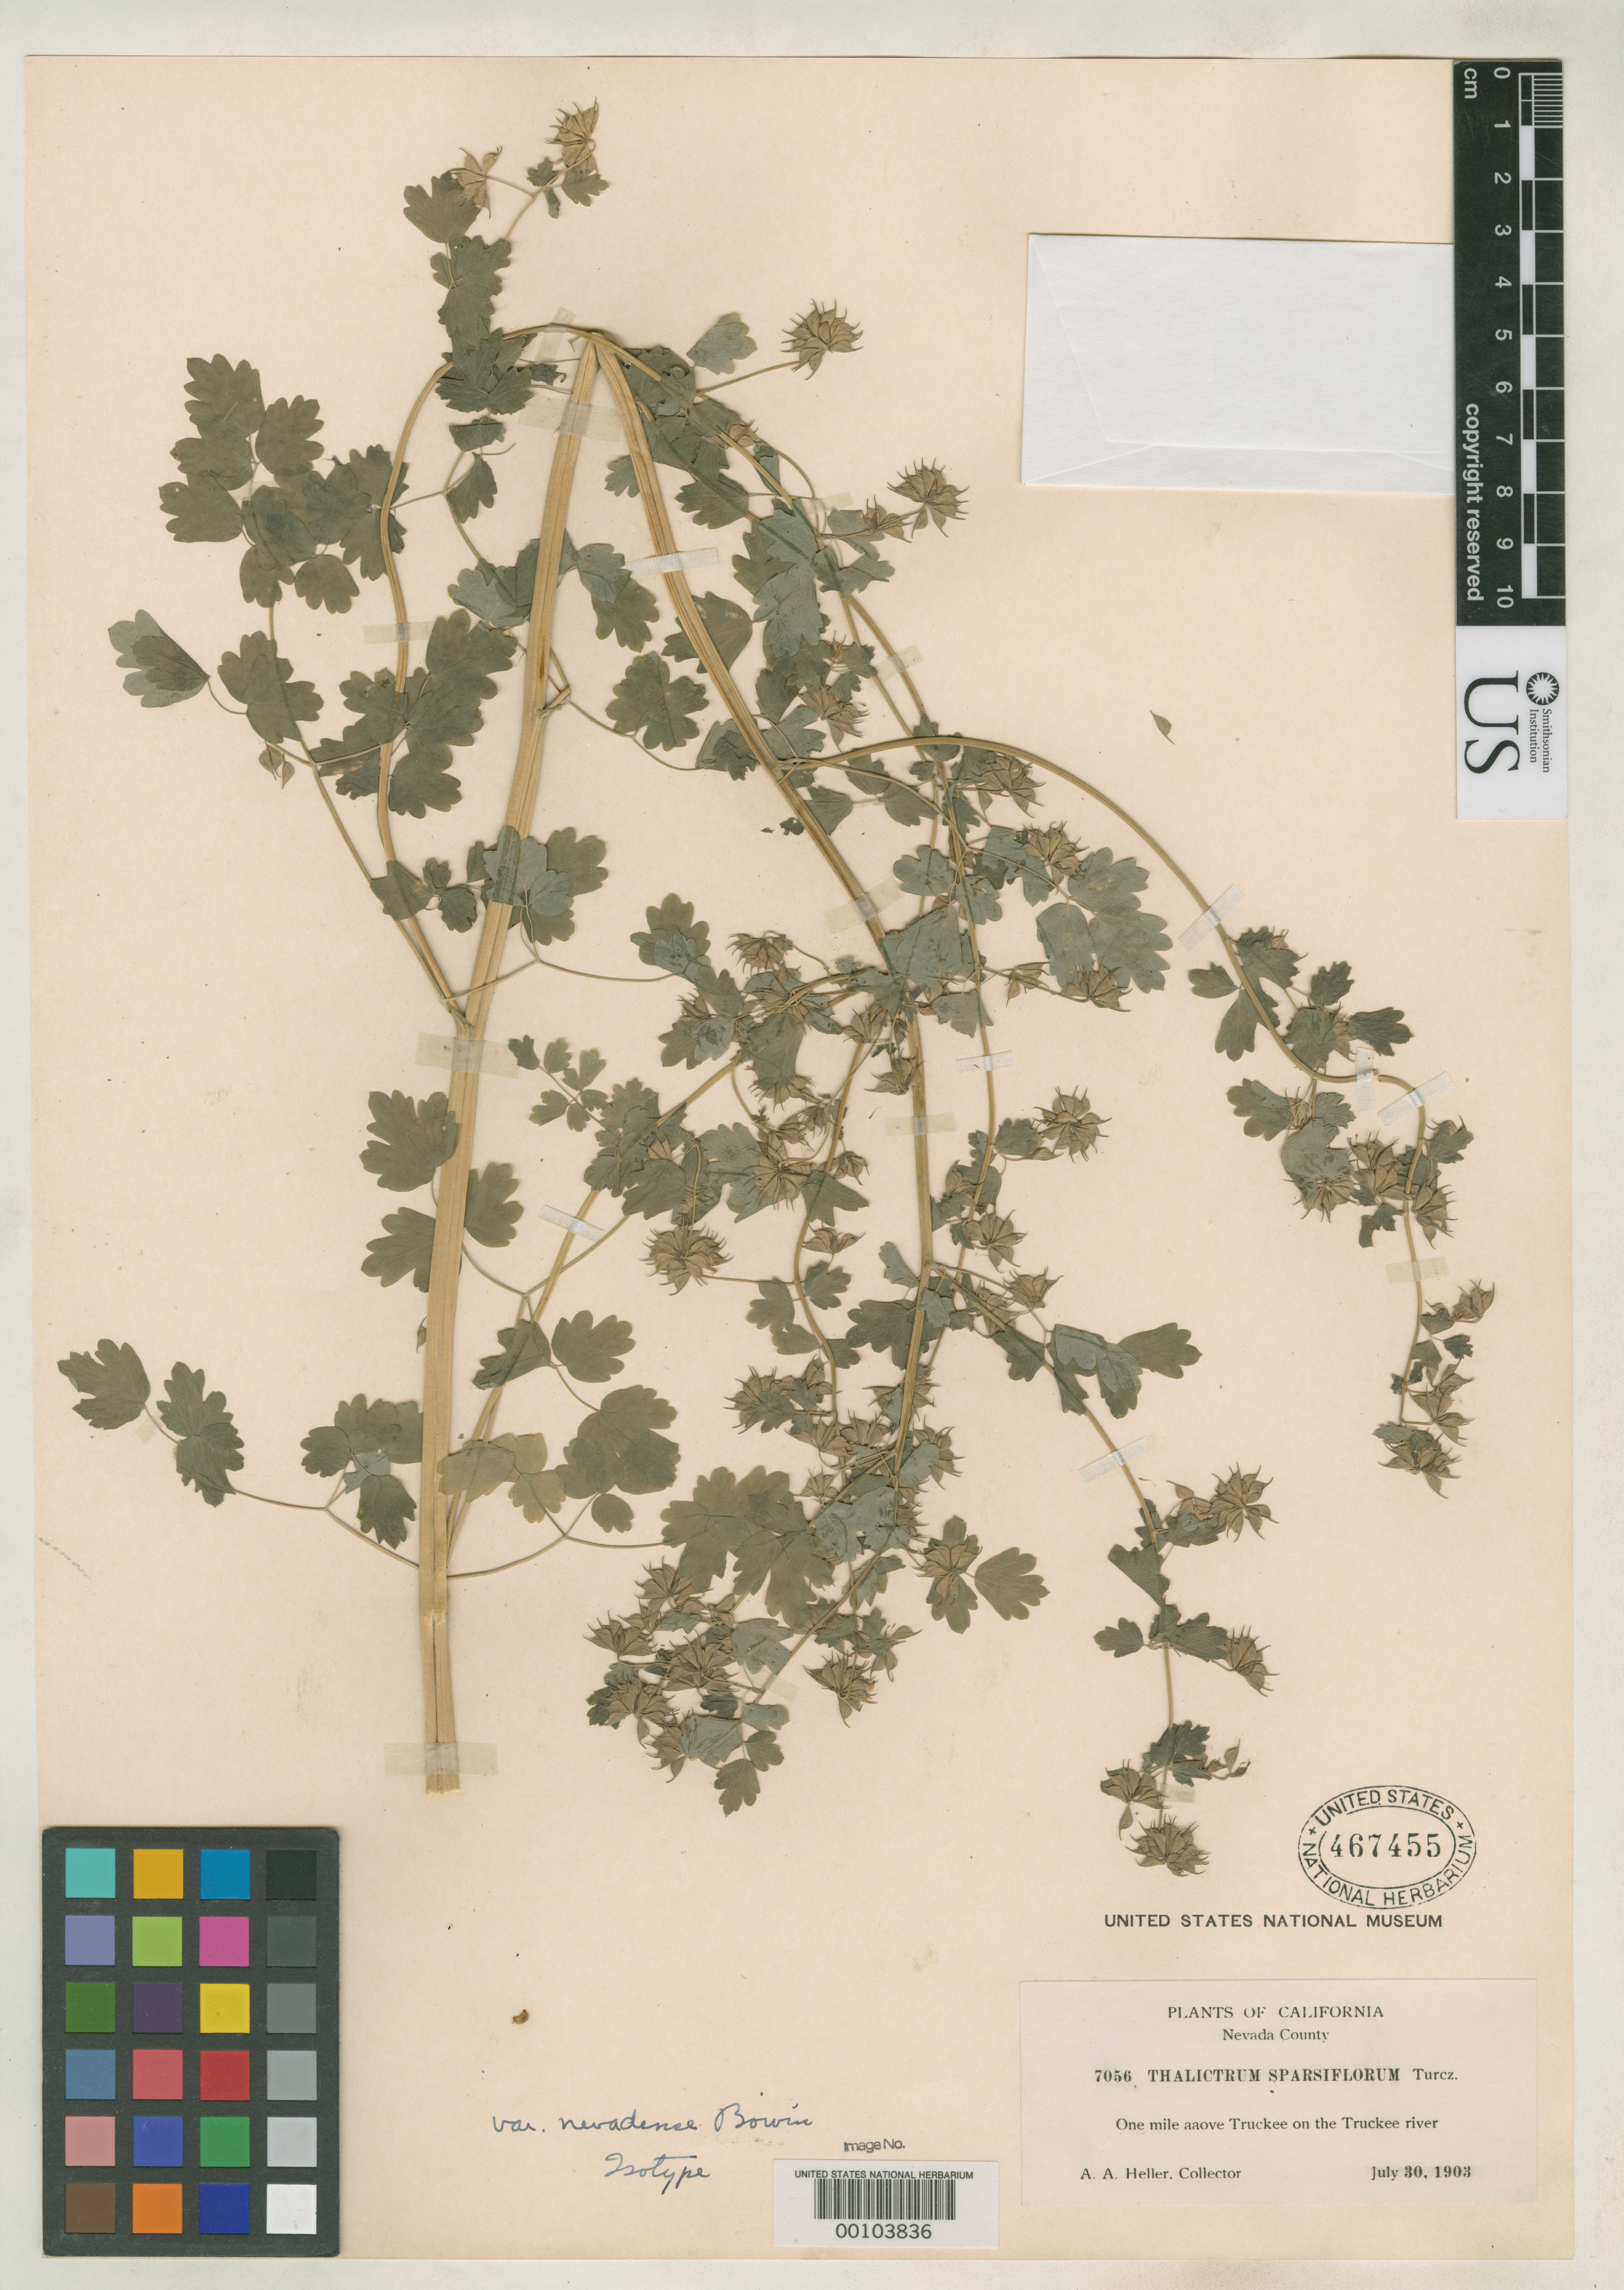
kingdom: Plantae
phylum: Tracheophyta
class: Magnoliopsida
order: Ranunculales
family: Ranunculaceae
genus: Thalictrum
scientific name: Thalictrum sparsiflorum var. nevadense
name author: B. Boivin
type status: Isotype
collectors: A. A. Heller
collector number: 7056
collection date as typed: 30 Jul 1903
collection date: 1903-07-30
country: United States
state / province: California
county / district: Nevada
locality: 1 mi. above Truckee on the Truckee River.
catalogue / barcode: US 467455